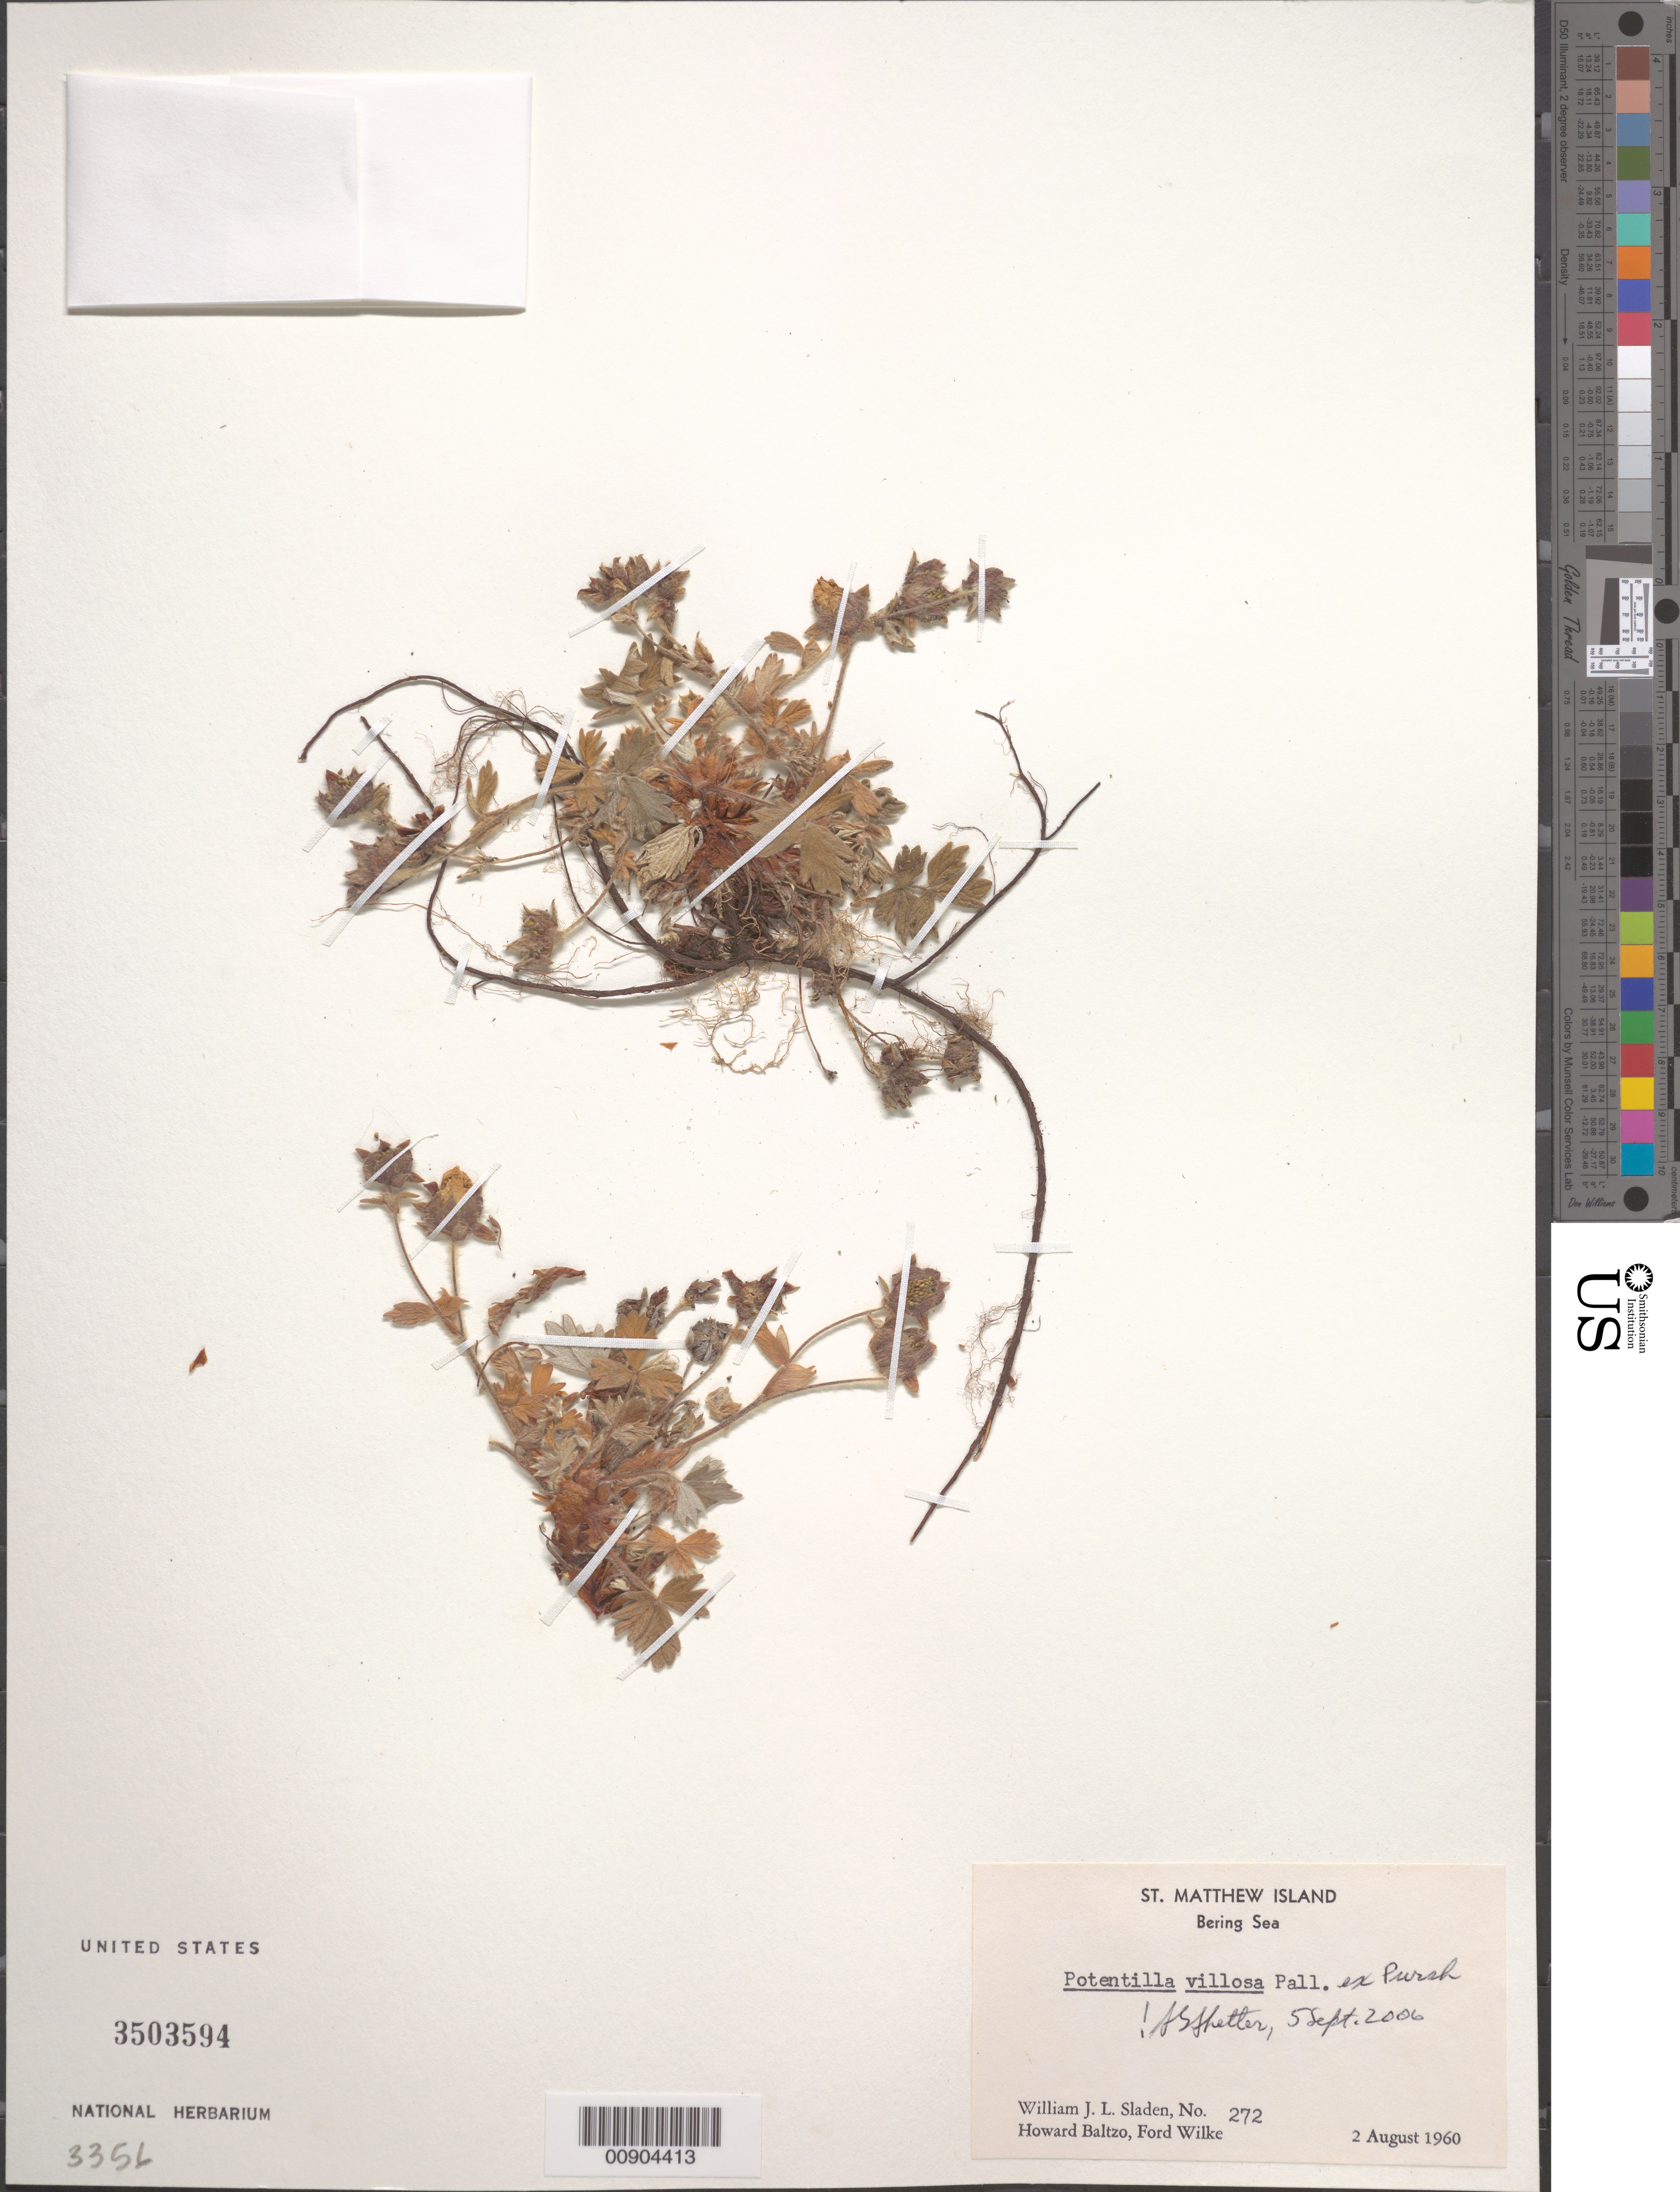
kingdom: Plantae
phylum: Tracheophyta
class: Magnoliopsida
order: Rosales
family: Rosaceae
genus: Potentilla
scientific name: Potentilla villosa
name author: Pall. ex Pursh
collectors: W. Sladen, H. Baltzo & F. Wilke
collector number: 272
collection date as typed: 02 Aug 1960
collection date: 1960-08-02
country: United States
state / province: Alaska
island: St. Matthew Island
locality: St. Matthew Island, Bering Sea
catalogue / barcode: US 3503594